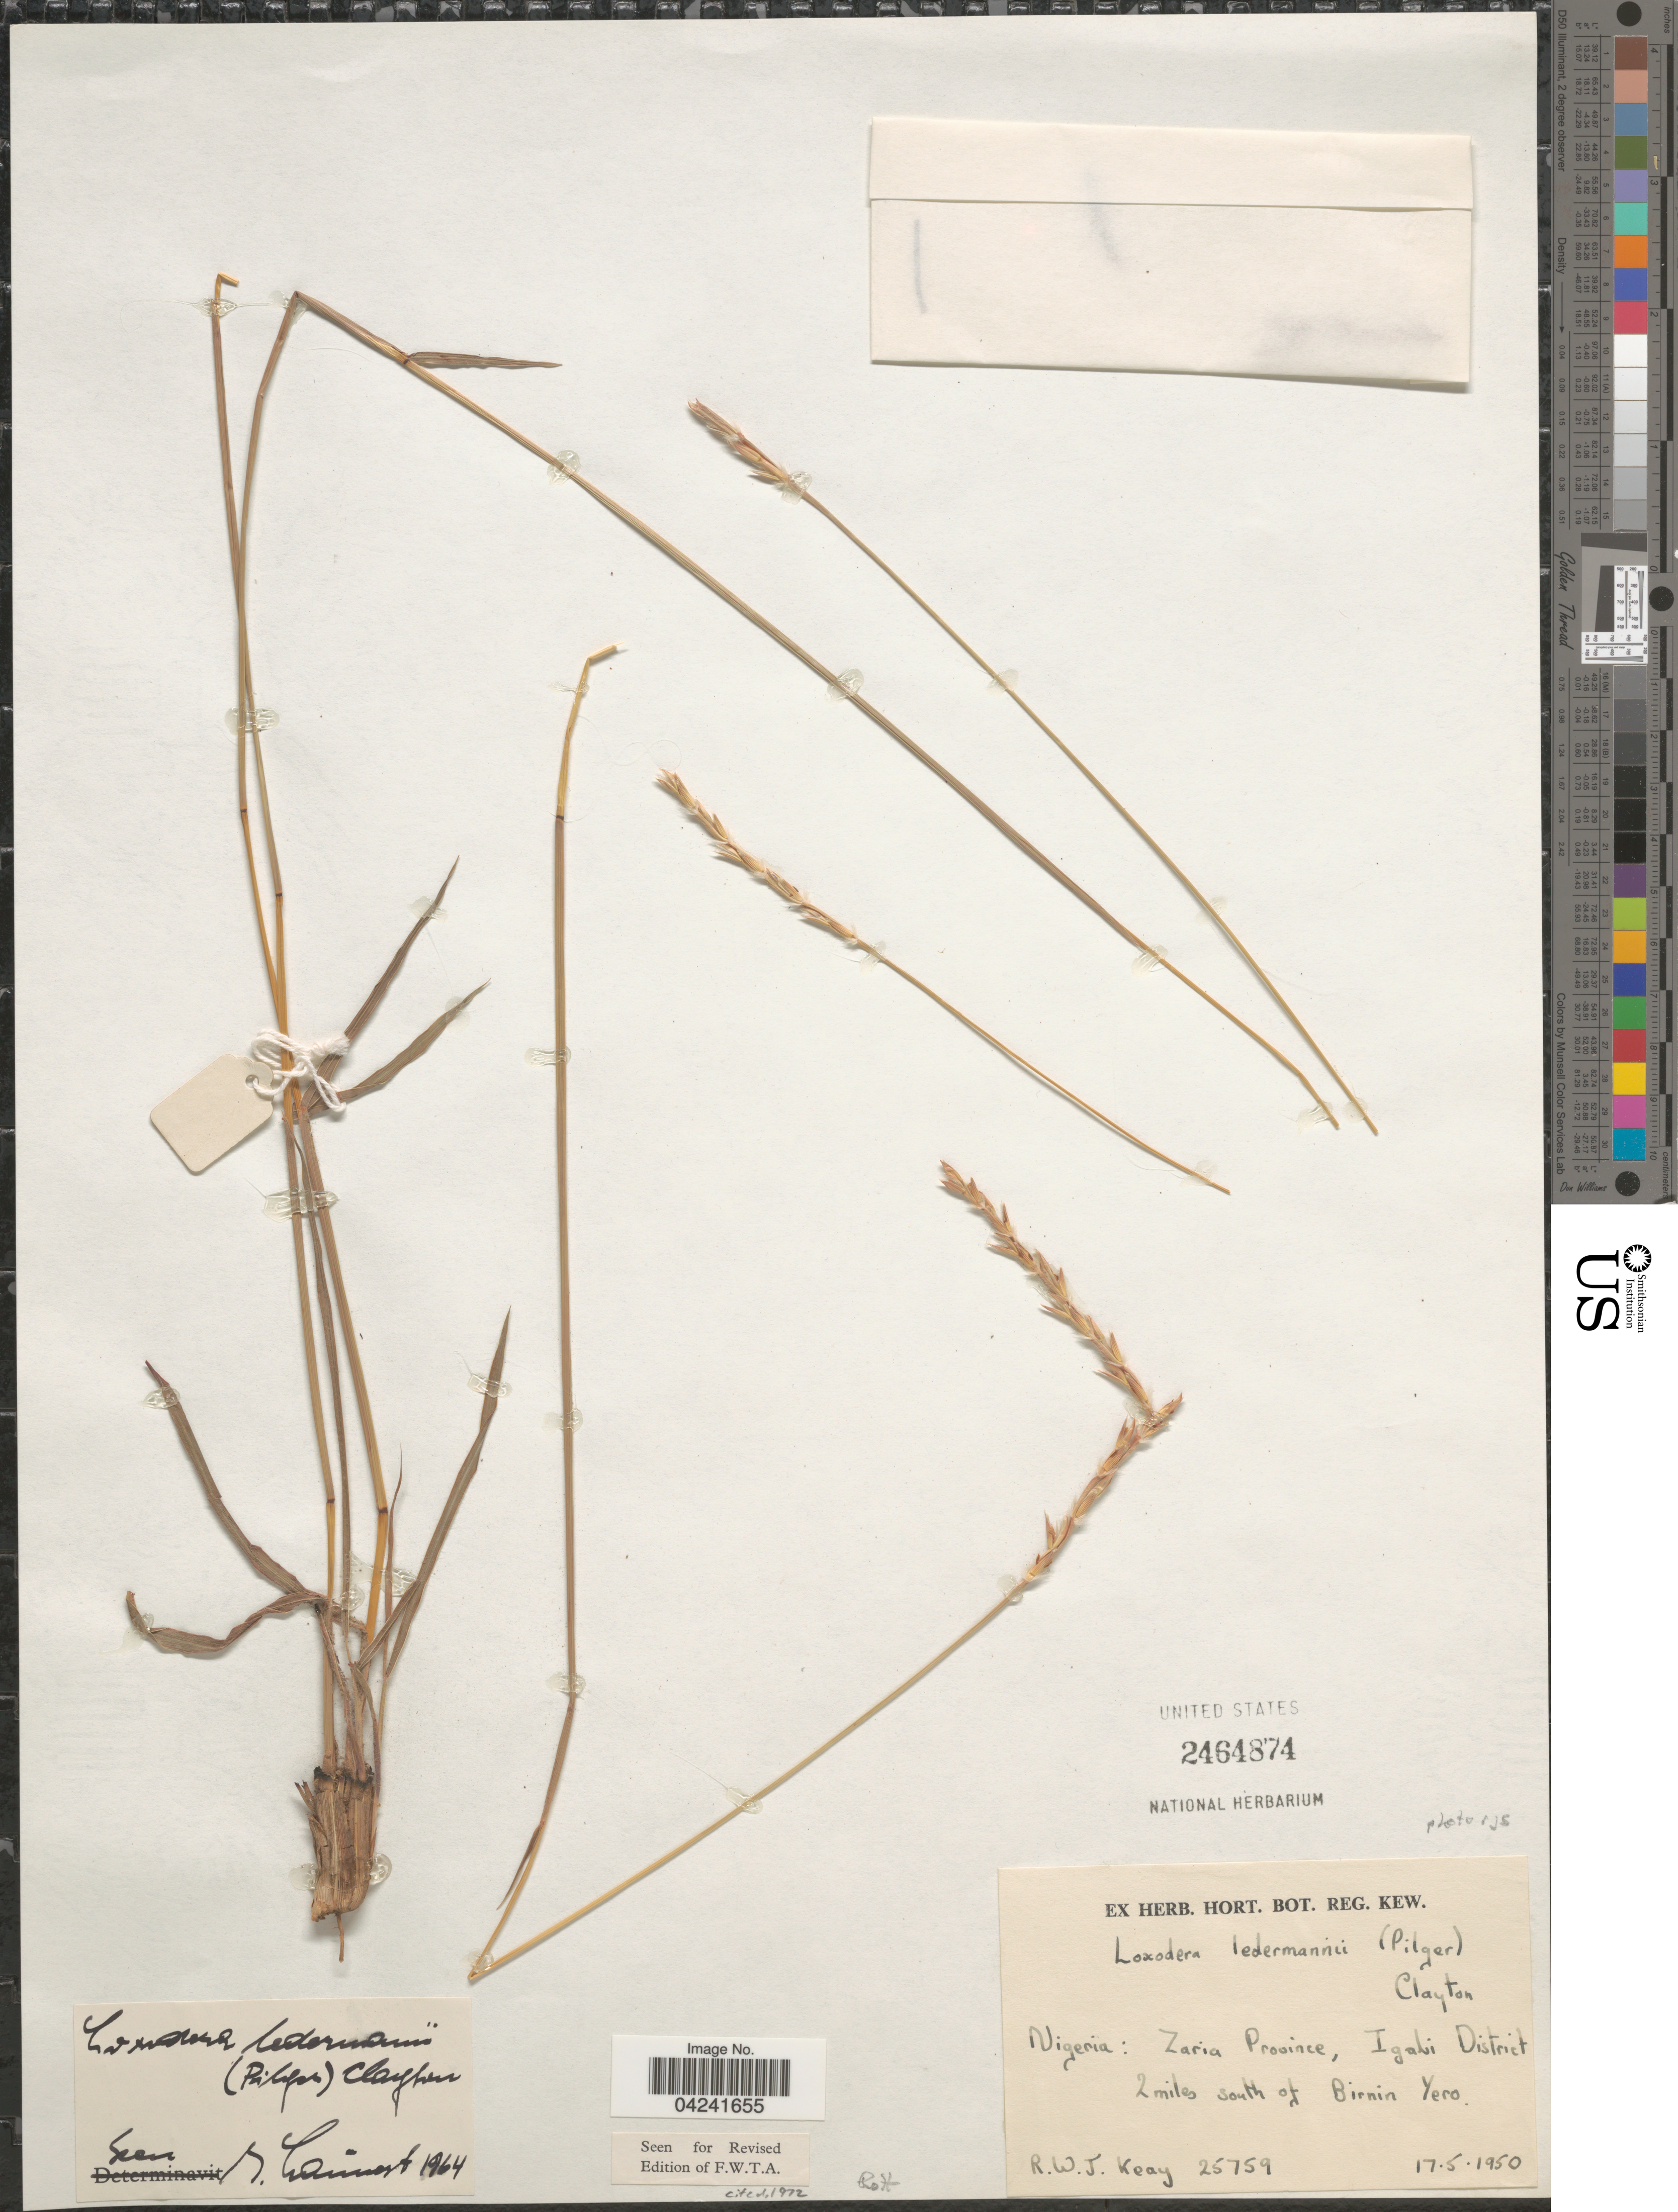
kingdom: Plantae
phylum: Tracheophyta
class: Liliopsida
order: Poales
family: Poaceae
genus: Loxodera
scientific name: Loxodera ledermannii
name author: (Pilg.) Clayton ex Launert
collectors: R. W. Keay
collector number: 25759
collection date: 1950-05-17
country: Nigeria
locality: Zaria Province, Igabi District. 2 miles south of Birnin Yero.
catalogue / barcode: US 2464874